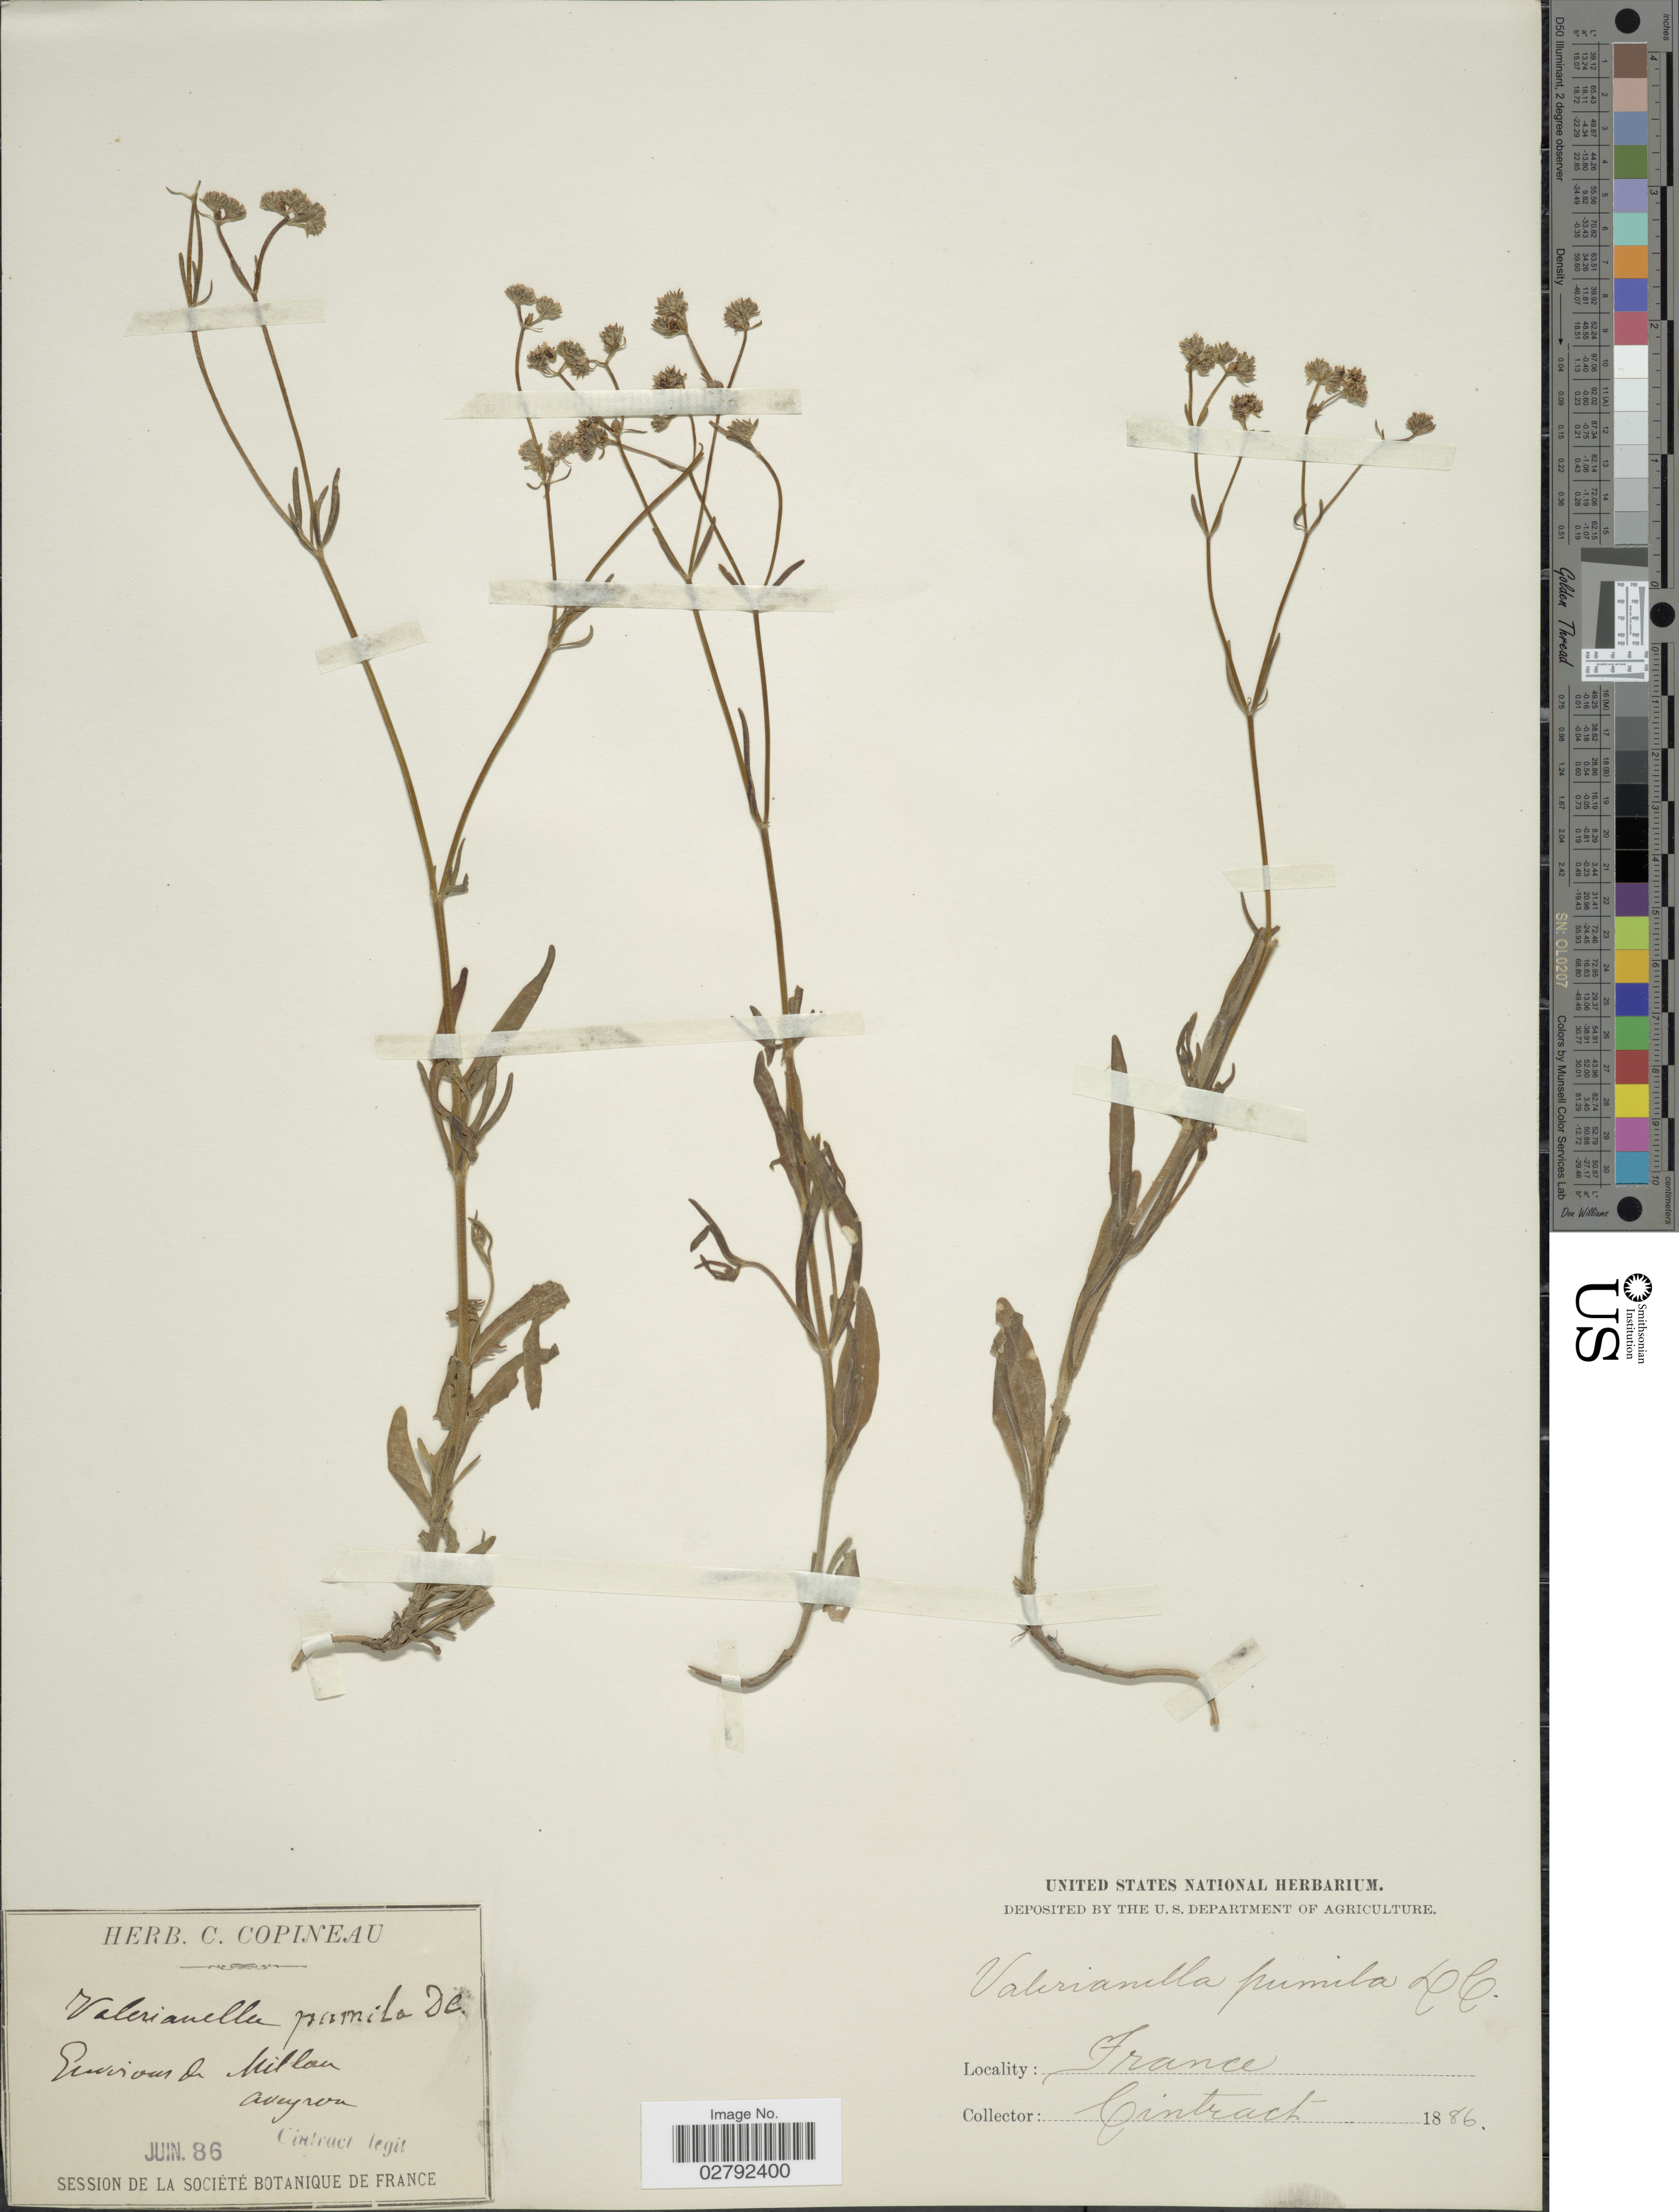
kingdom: Plantae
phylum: Tracheophyta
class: Magnoliopsida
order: Dipsacales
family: Caprifoliaceae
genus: Valerianella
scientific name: Valerianella pumila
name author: (L.) DC.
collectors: Cintract, --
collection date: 1886-06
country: France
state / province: Occitanie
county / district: Aveyron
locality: Environs de Millon. Aveyron.